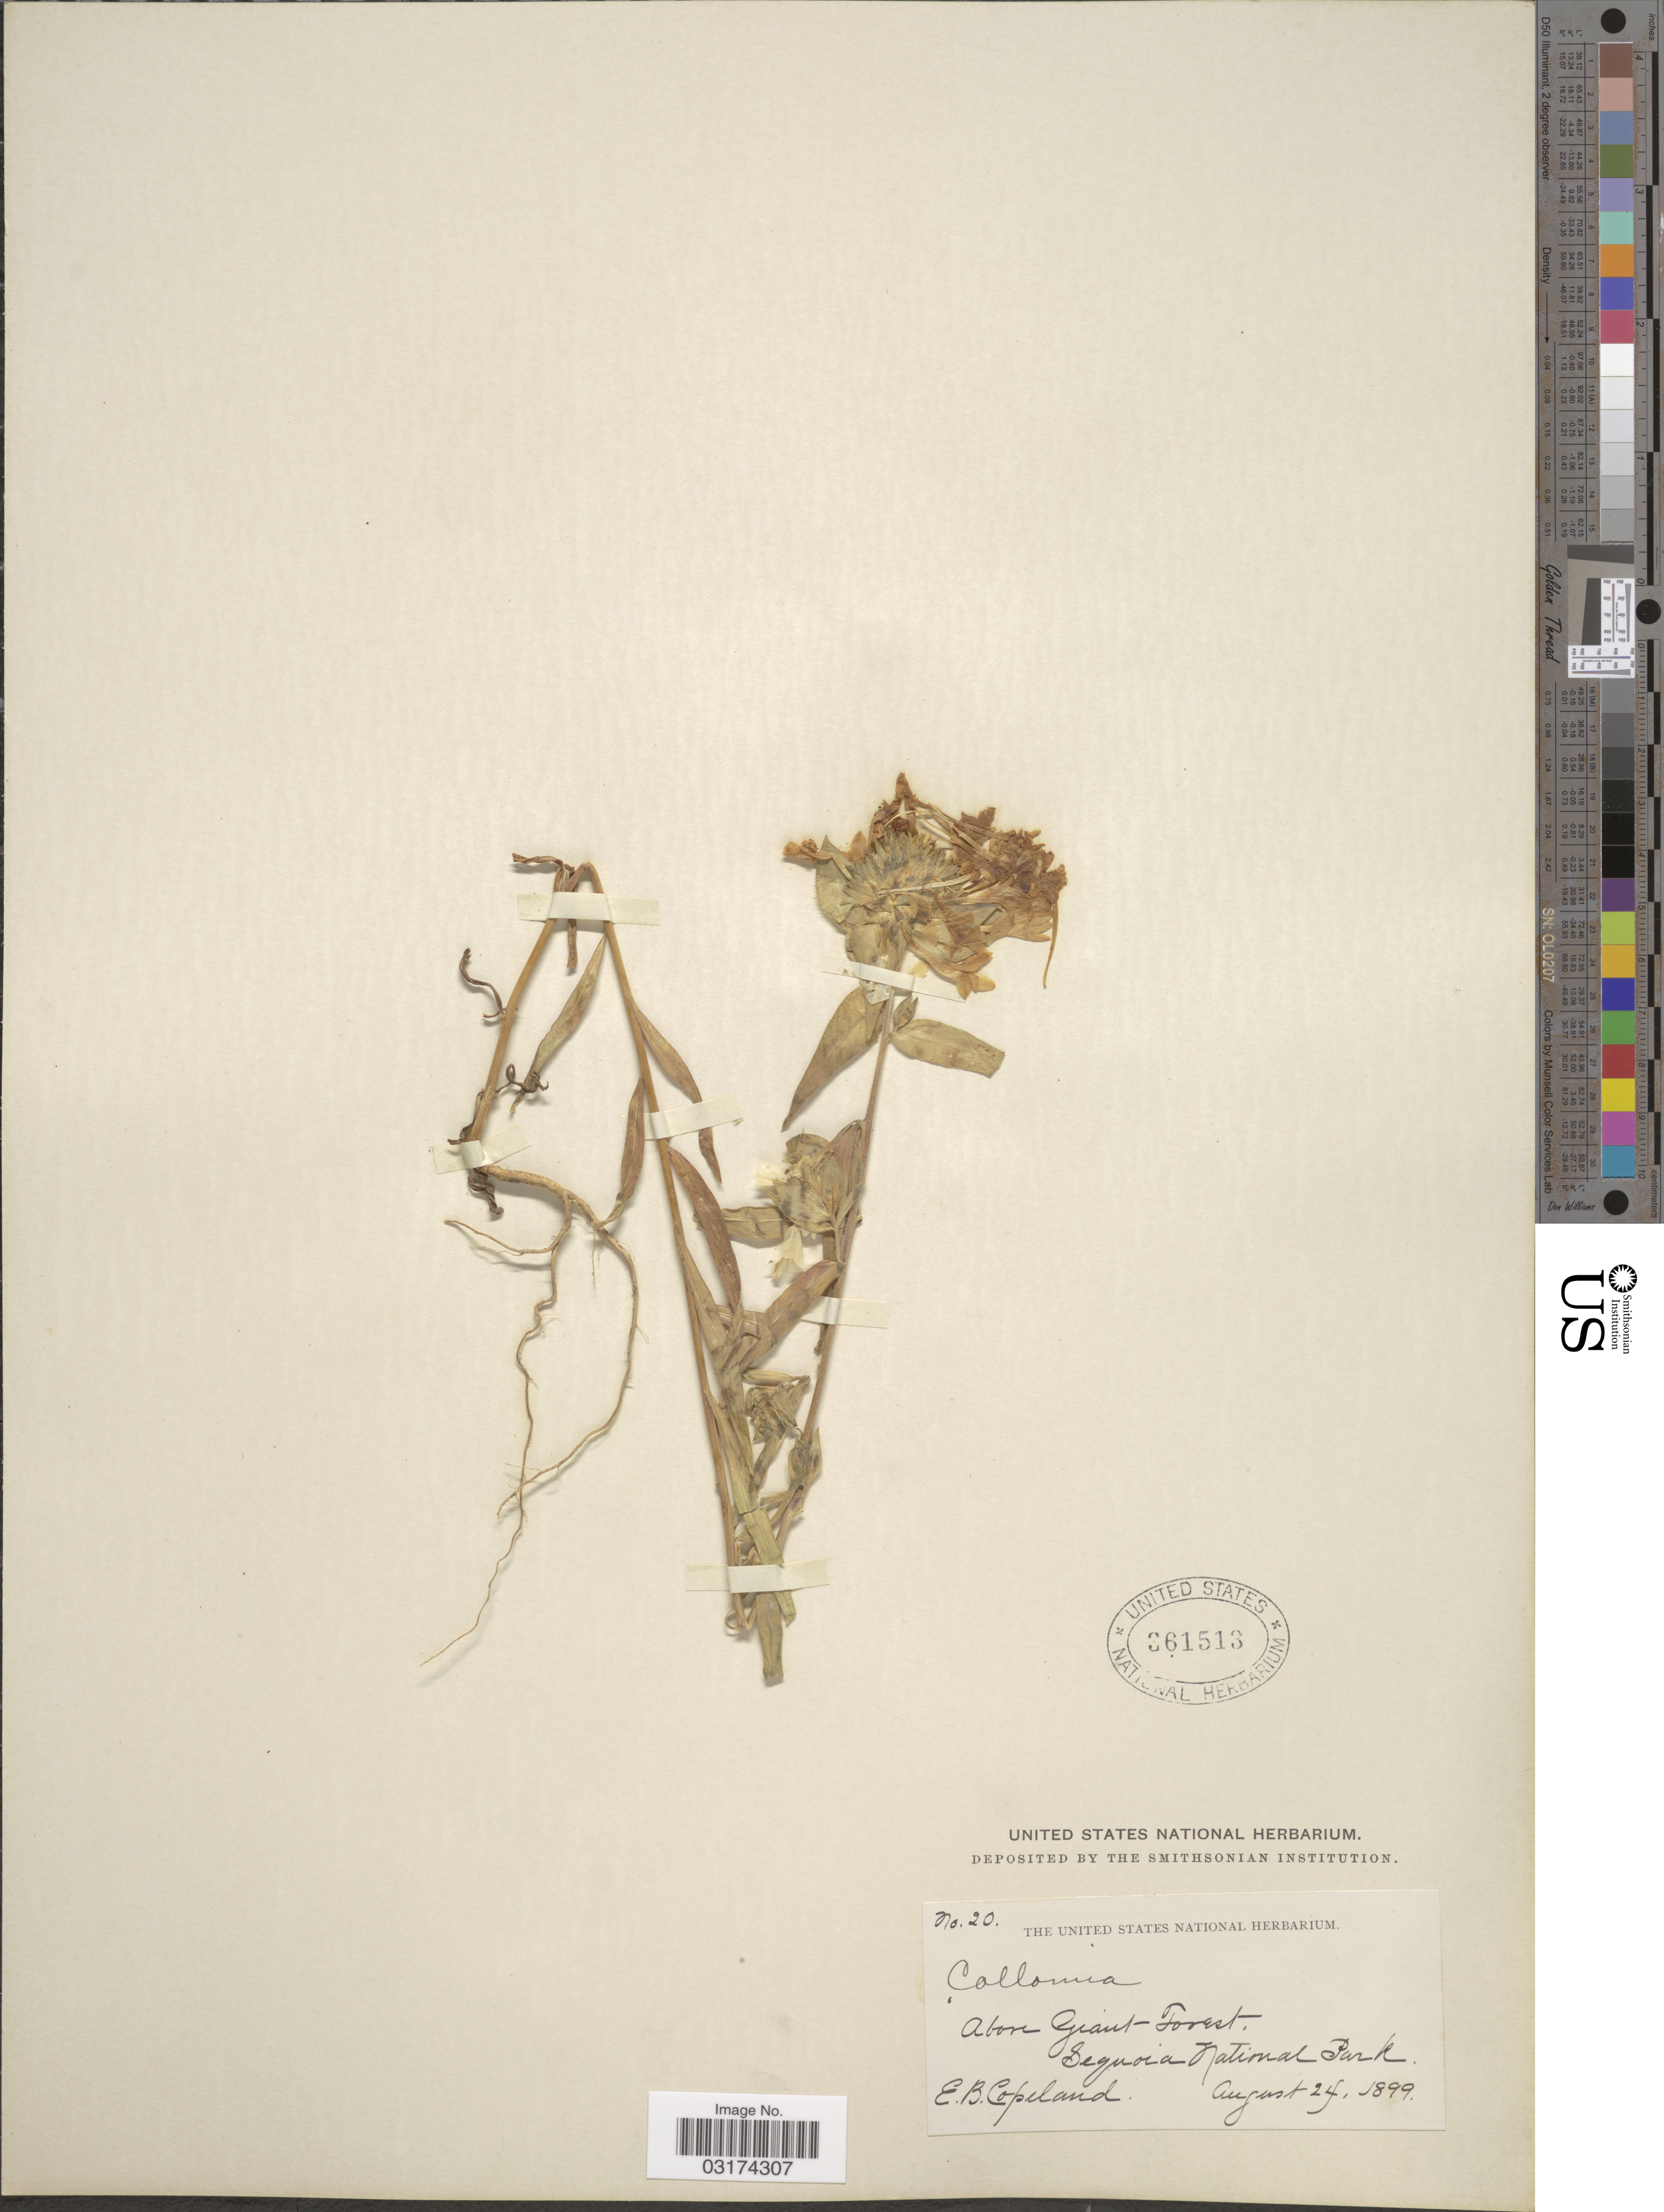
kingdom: Plantae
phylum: Tracheophyta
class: Magnoliopsida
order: Ericales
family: Polemoniaceae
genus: Collomia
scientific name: Collomia grandiflora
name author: Douglas ex Lindl.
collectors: E. B. Copeland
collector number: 20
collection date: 1899-08-24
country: United States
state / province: California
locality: Above Giant-Forest. Sequoia National Park.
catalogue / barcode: US 361513